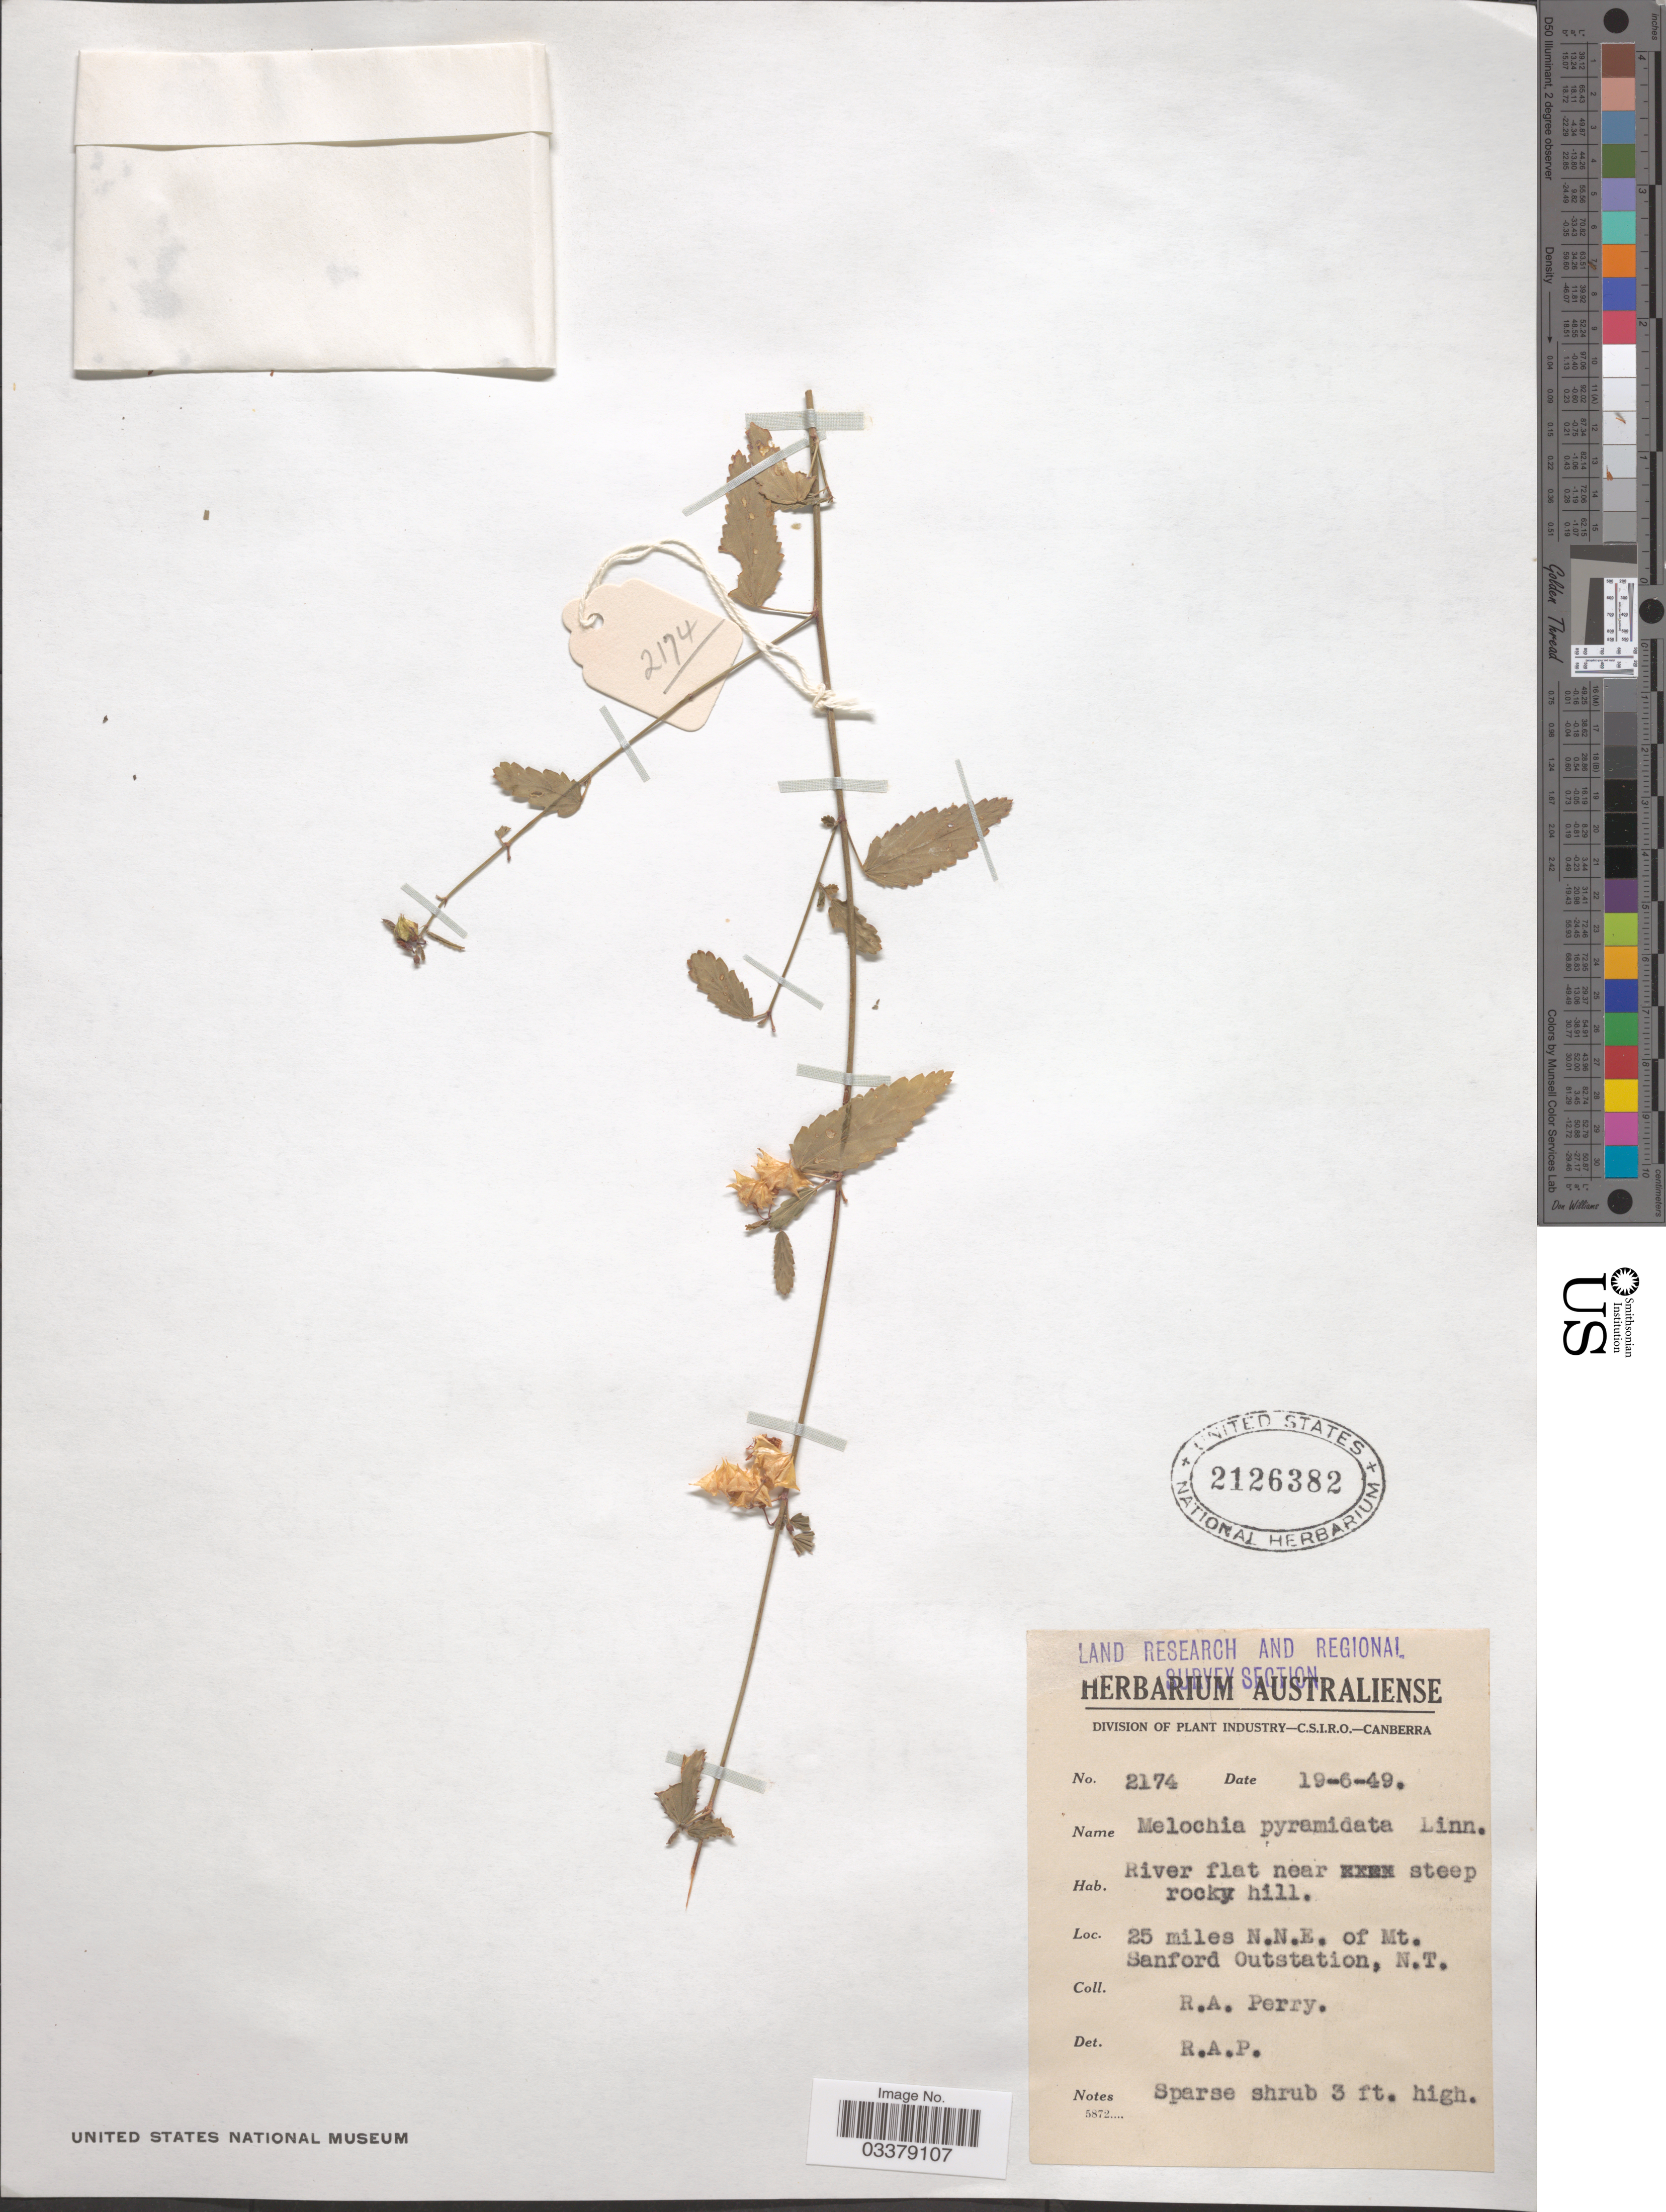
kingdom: Plantae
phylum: Tracheophyta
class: Magnoliopsida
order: Malvales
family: Malvaceae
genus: Melochia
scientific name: Melochia pyramidata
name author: L.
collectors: Perry, R. A.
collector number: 2174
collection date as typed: Transcribed d/m/y: 19/6/49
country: Australia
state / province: Northern Territory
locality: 25 miles N.N.E. of Mt. Sanford Outstation.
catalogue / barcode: US 2126382